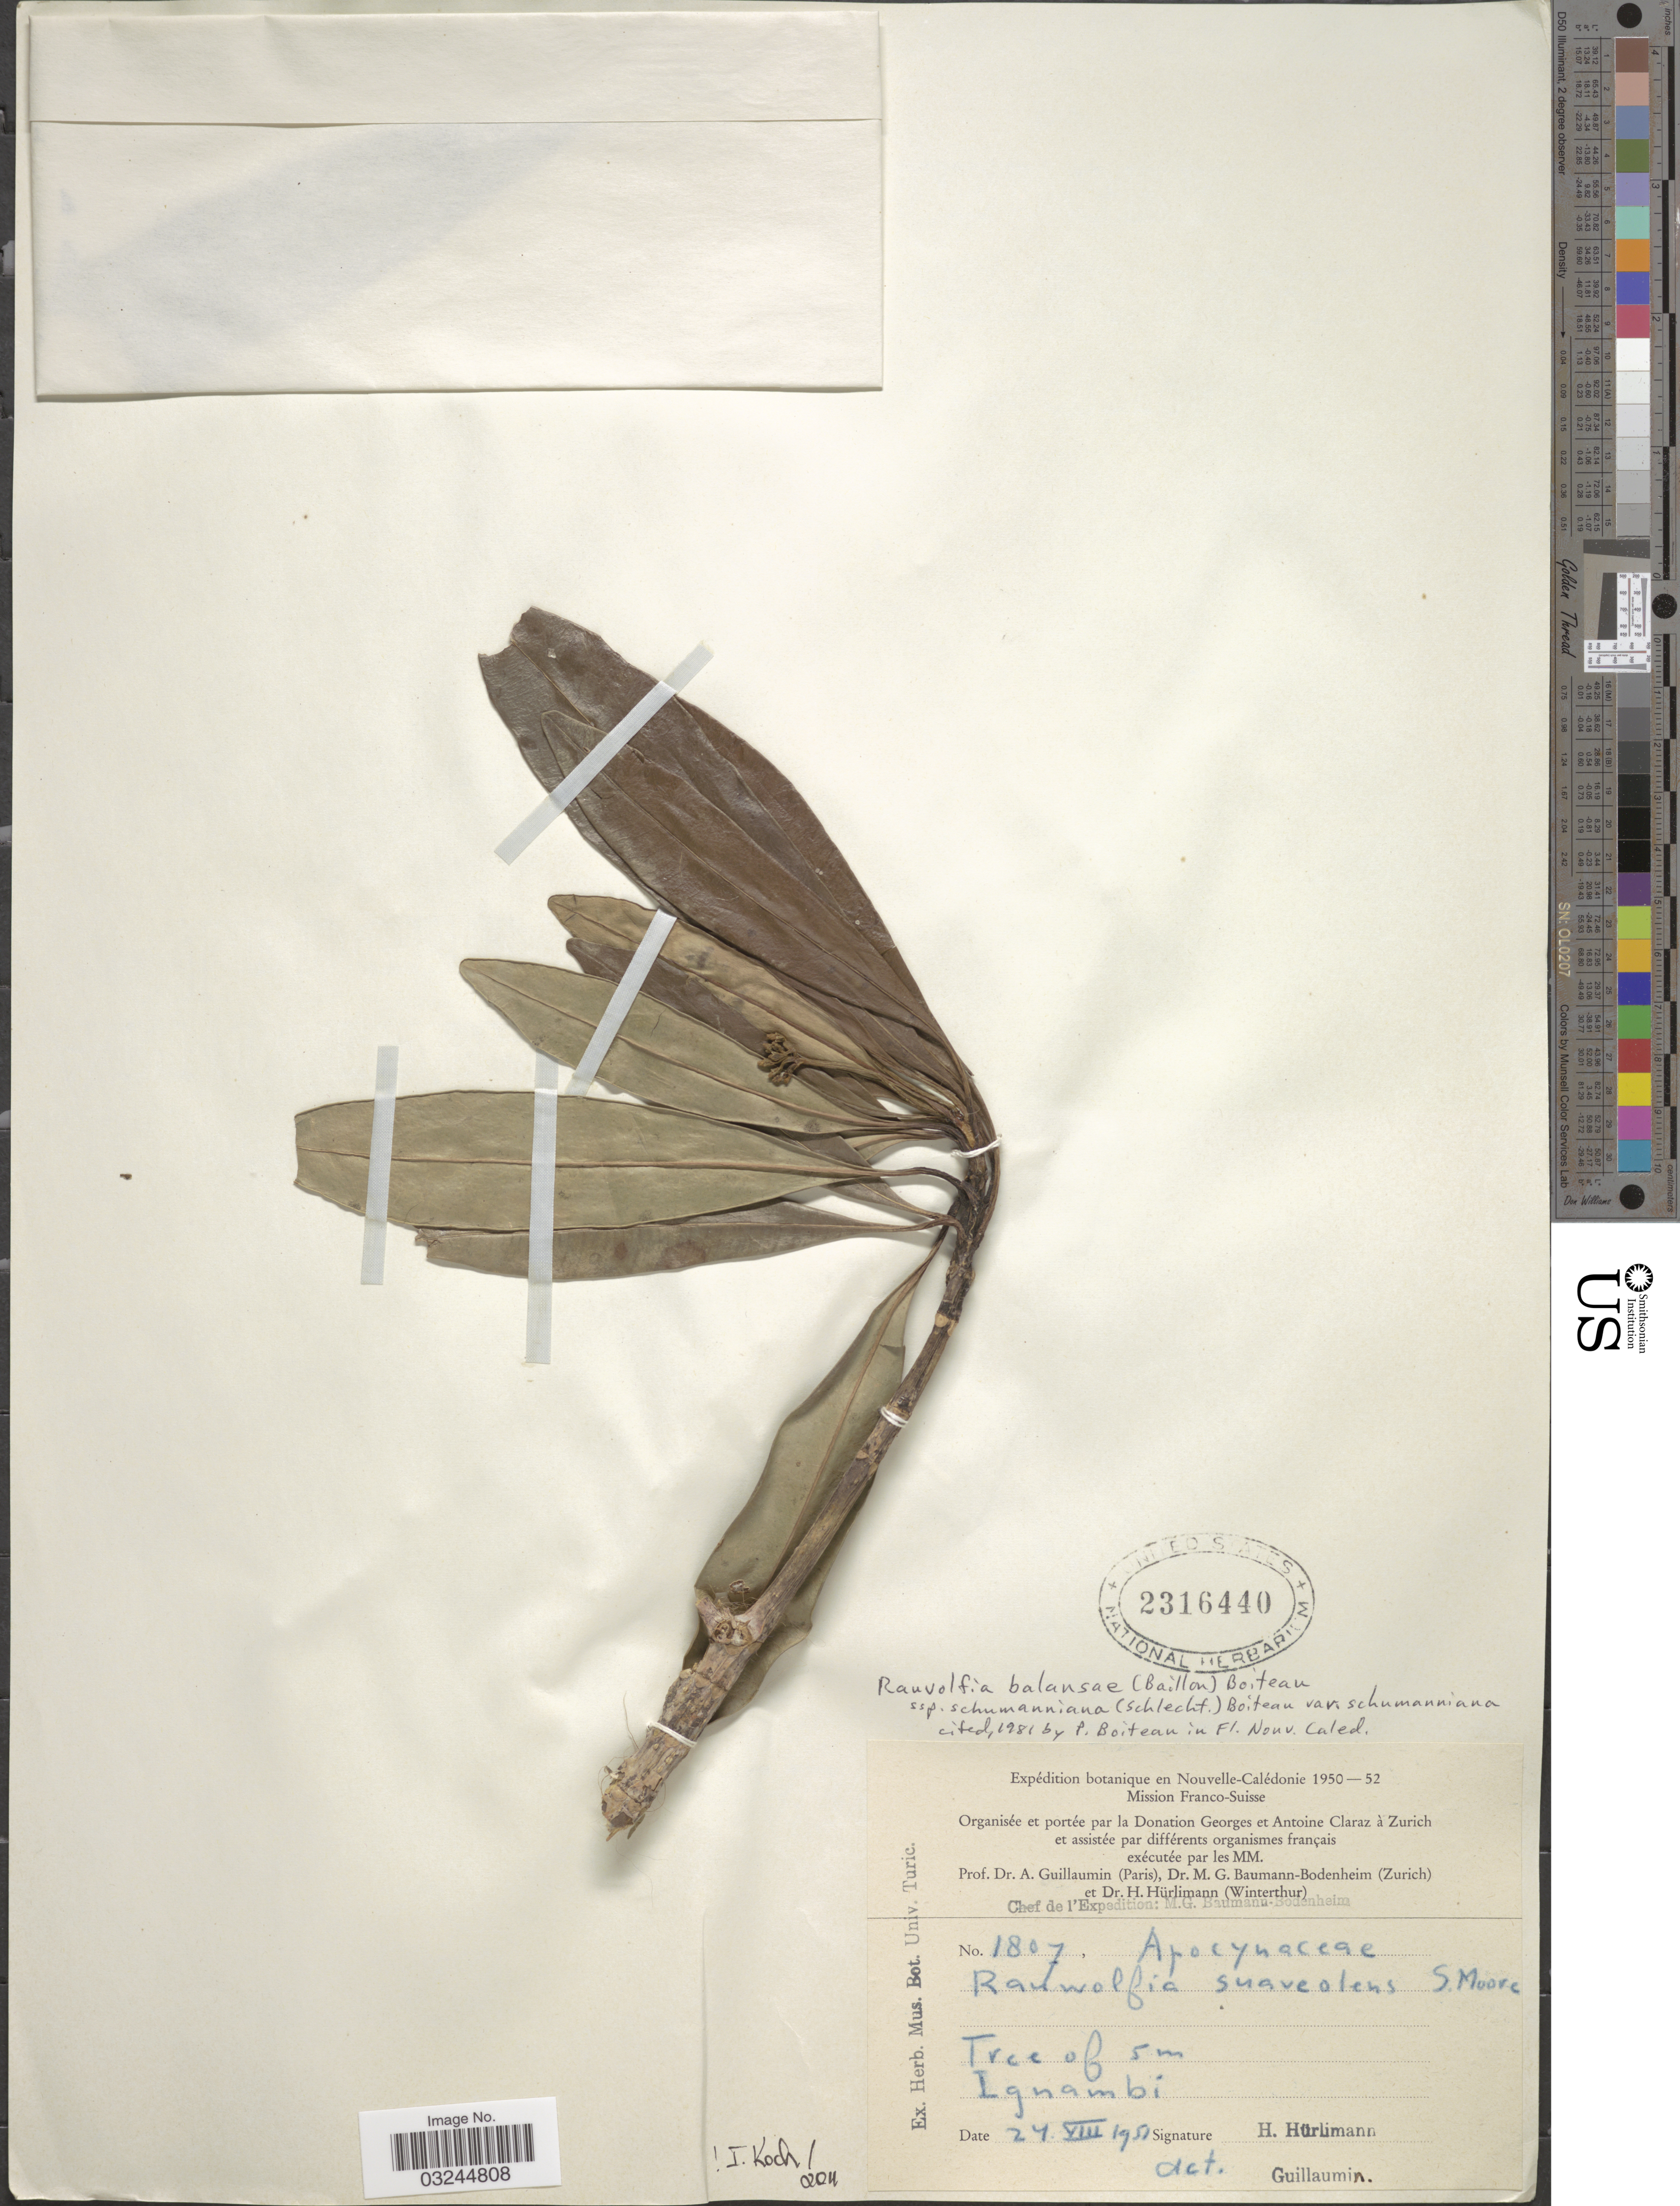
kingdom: Plantae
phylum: Tracheophyta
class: Magnoliopsida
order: Gentianales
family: Apocynaceae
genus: Rauvolfia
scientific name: Rauvolfia balansae subsp. schumanniana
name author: (Schltr.) Boiteau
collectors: H. Hürlimann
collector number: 1807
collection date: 1951-08-24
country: New Caledonia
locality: Nouvelle-Calédonie. Ignambi.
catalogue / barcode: US 2316440